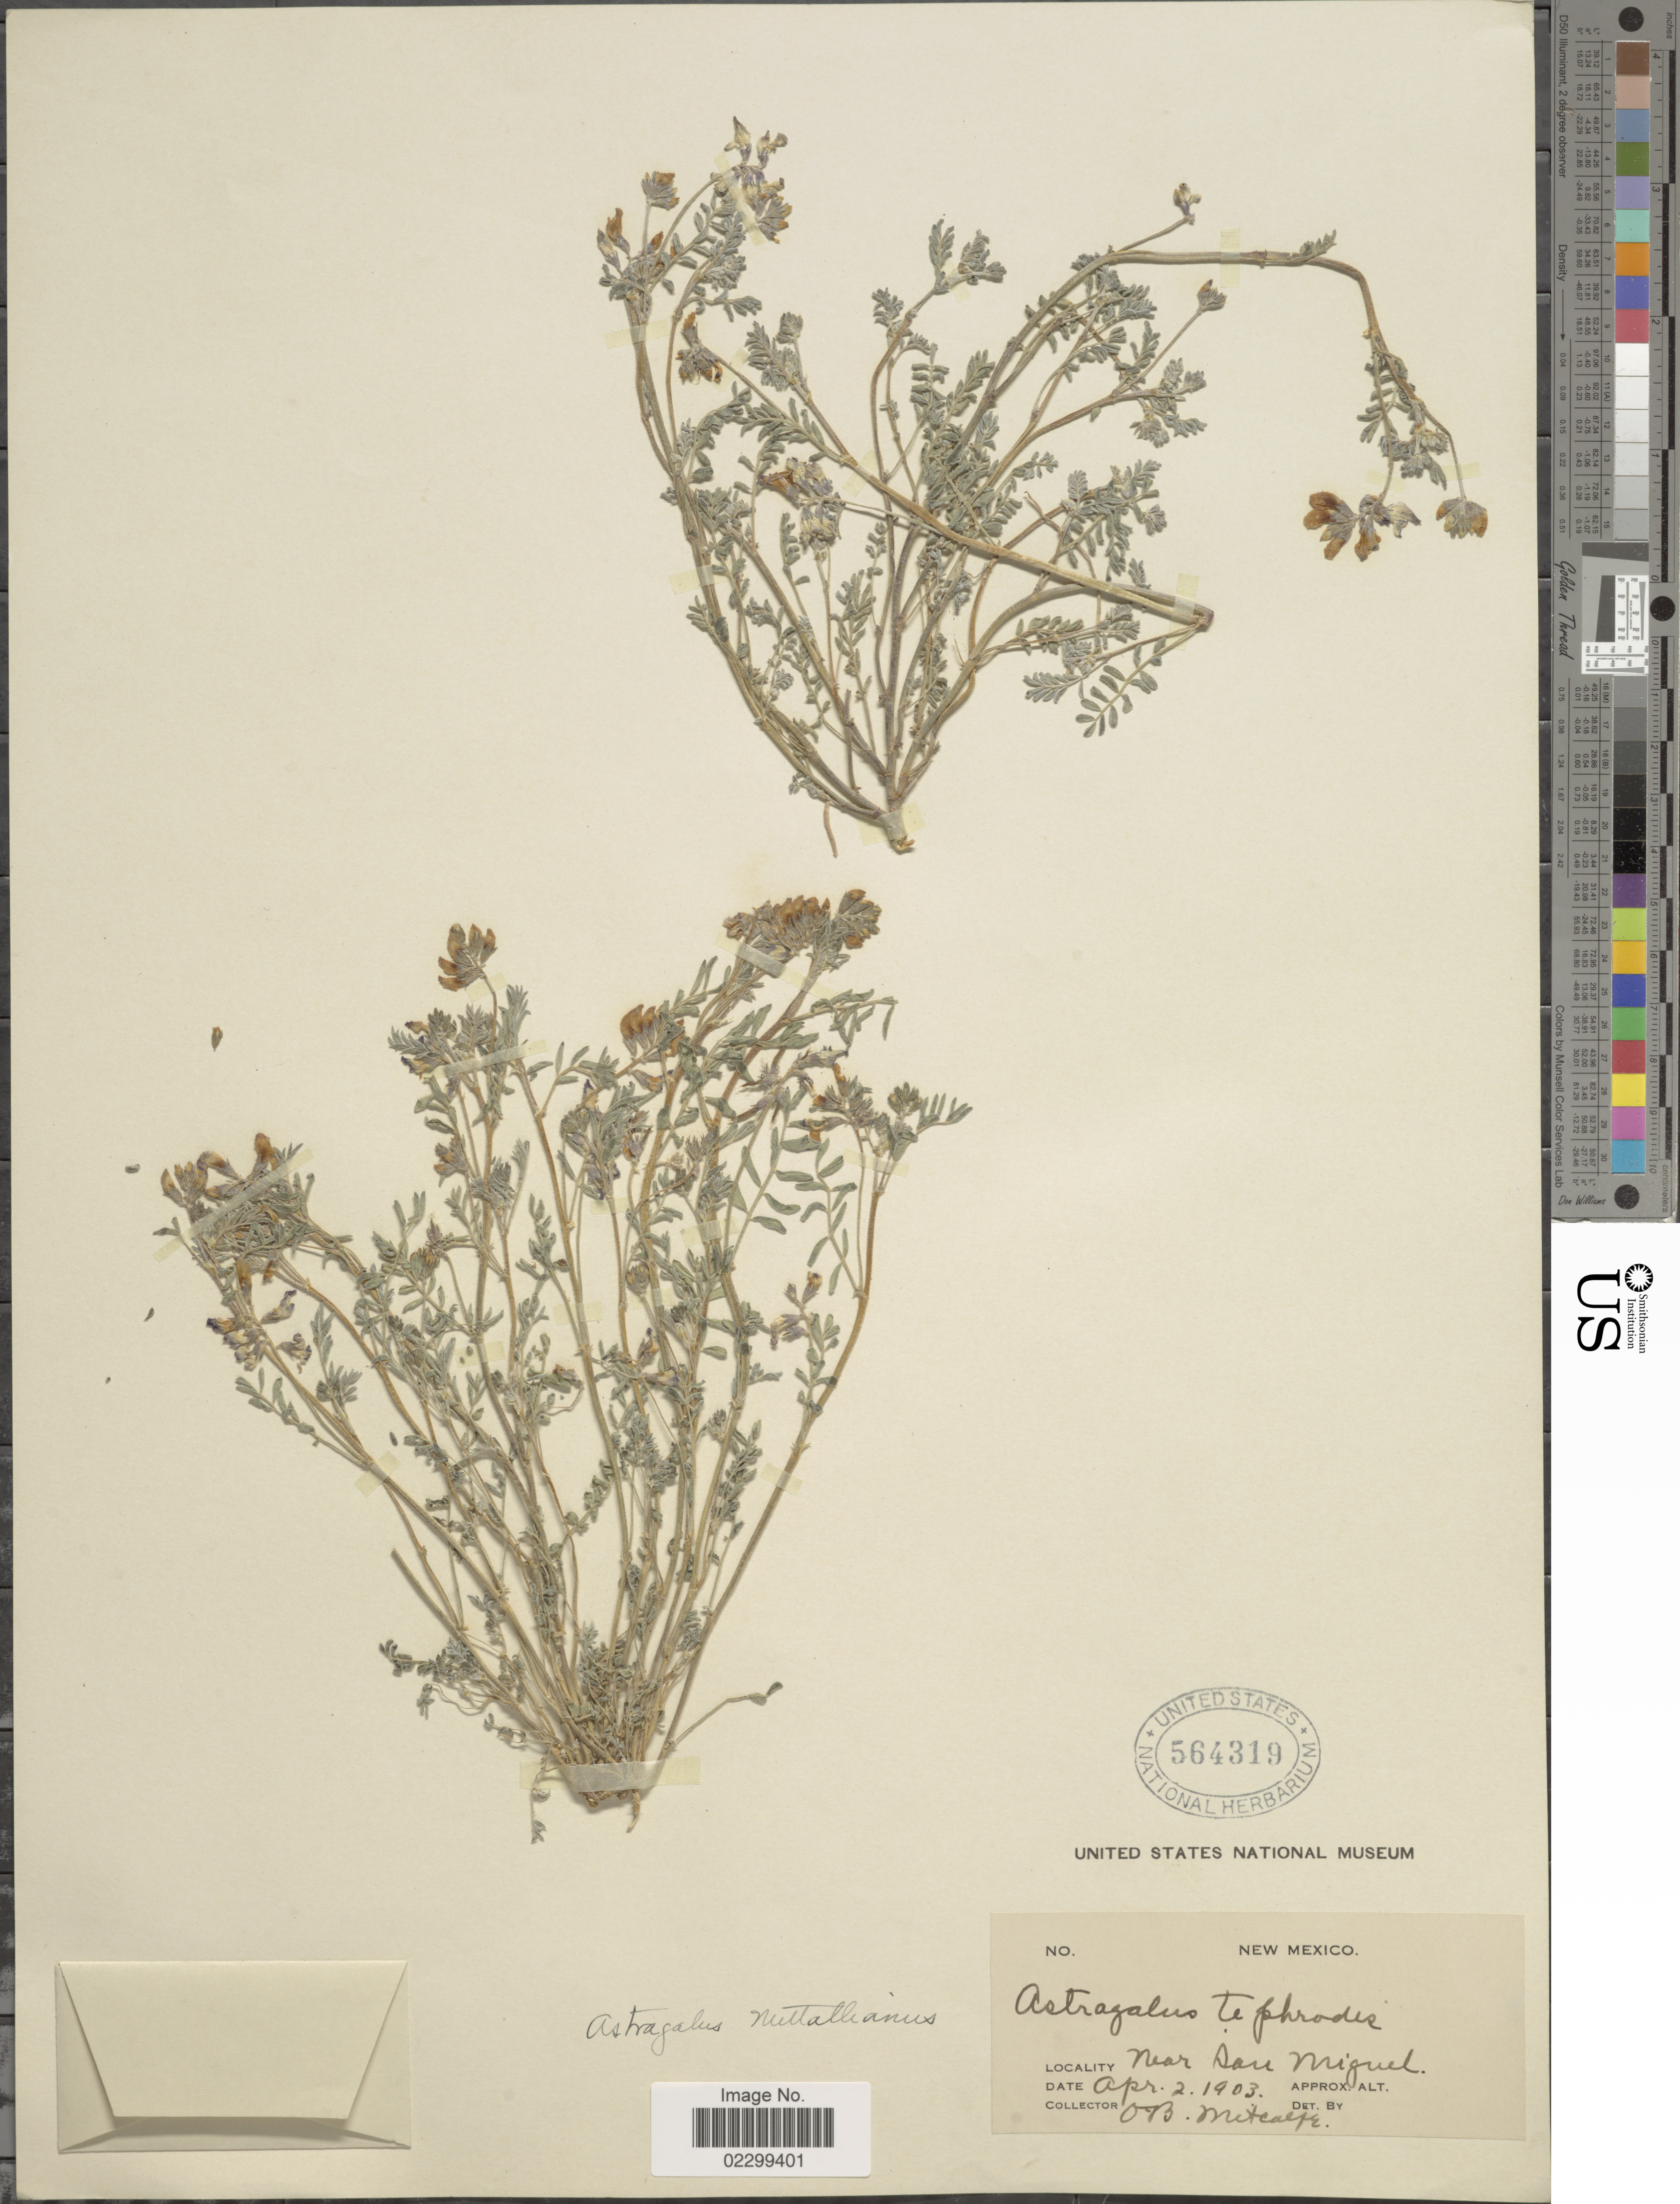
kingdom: Plantae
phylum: Tracheophyta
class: Magnoliopsida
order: Fabales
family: Fabaceae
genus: Astragalus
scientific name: Astragalus nuttallianus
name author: DC.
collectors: O. B. Metcalfe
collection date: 1903-04-02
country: United States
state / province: New Mexico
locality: Near San Miguel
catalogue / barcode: US 564319